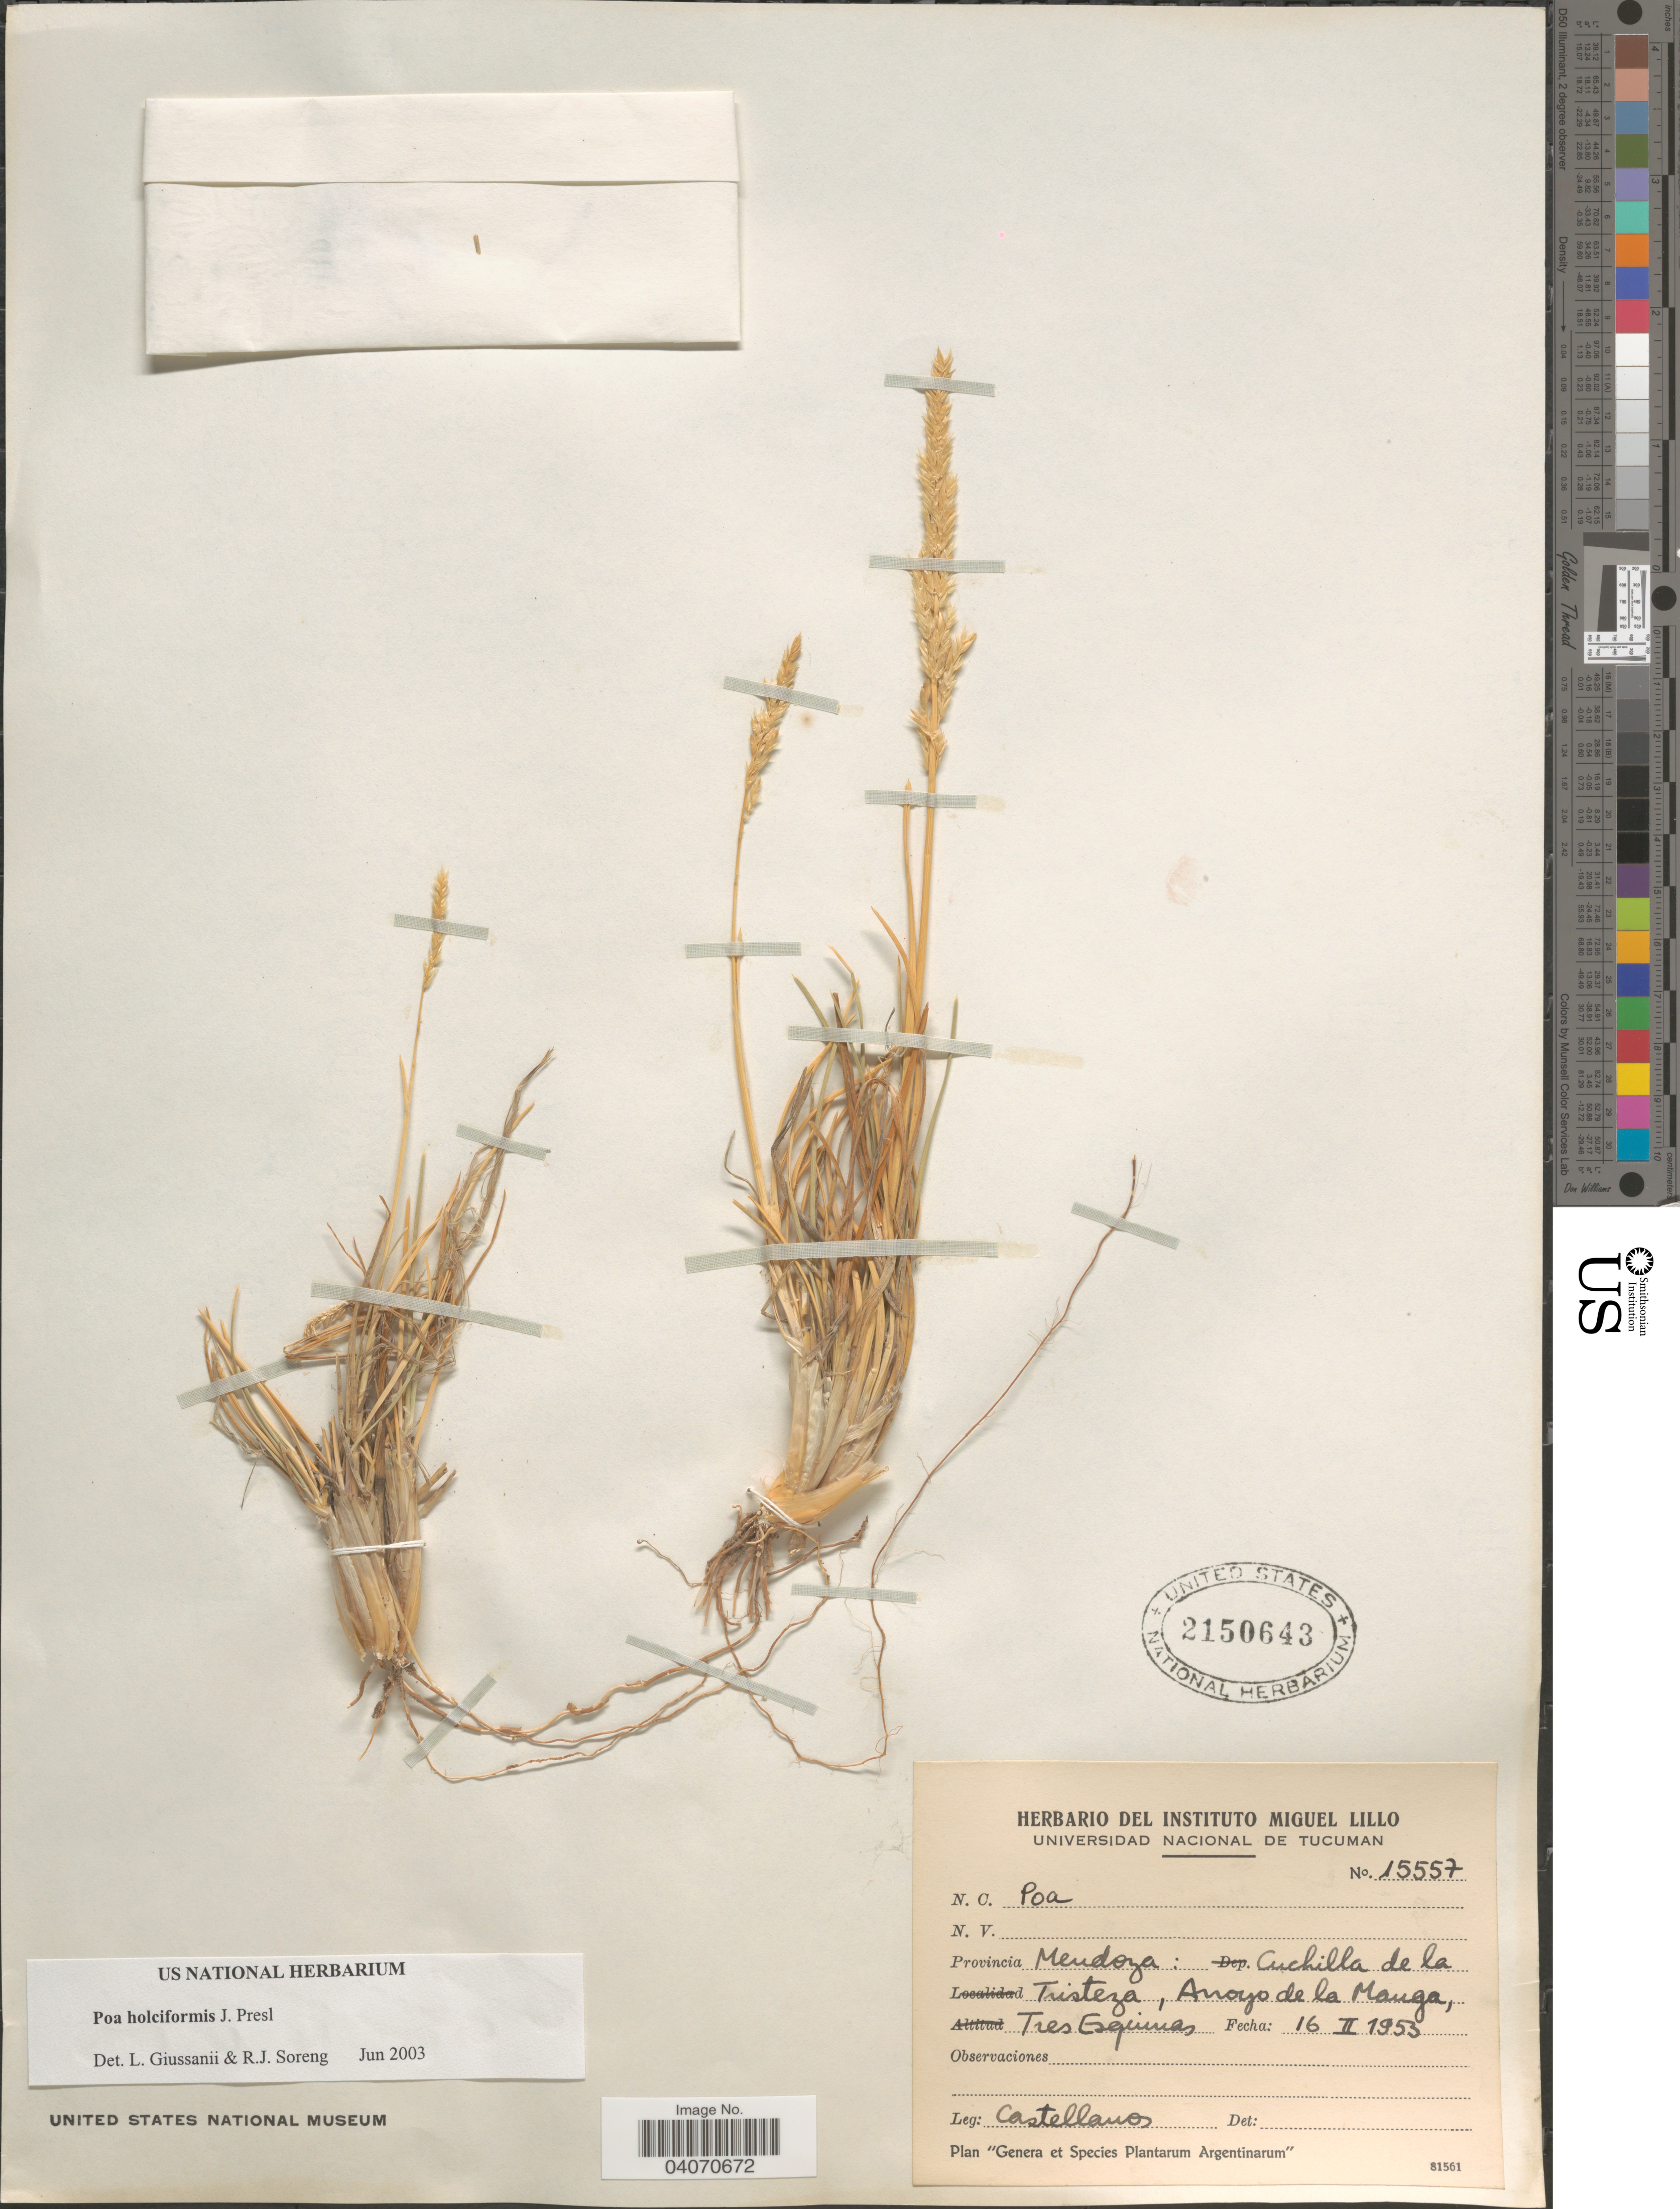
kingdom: Plantae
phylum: Tracheophyta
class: Liliopsida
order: Poales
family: Poaceae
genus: Poa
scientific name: Poa holciformis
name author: J. Presl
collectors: -- Castellanos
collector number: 15557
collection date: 1953-02-16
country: Argentina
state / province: Mendoza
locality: Cuchilla de la Tristeza, Arroyo de la Manga. Tres Esquinas.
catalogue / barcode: US 2150643